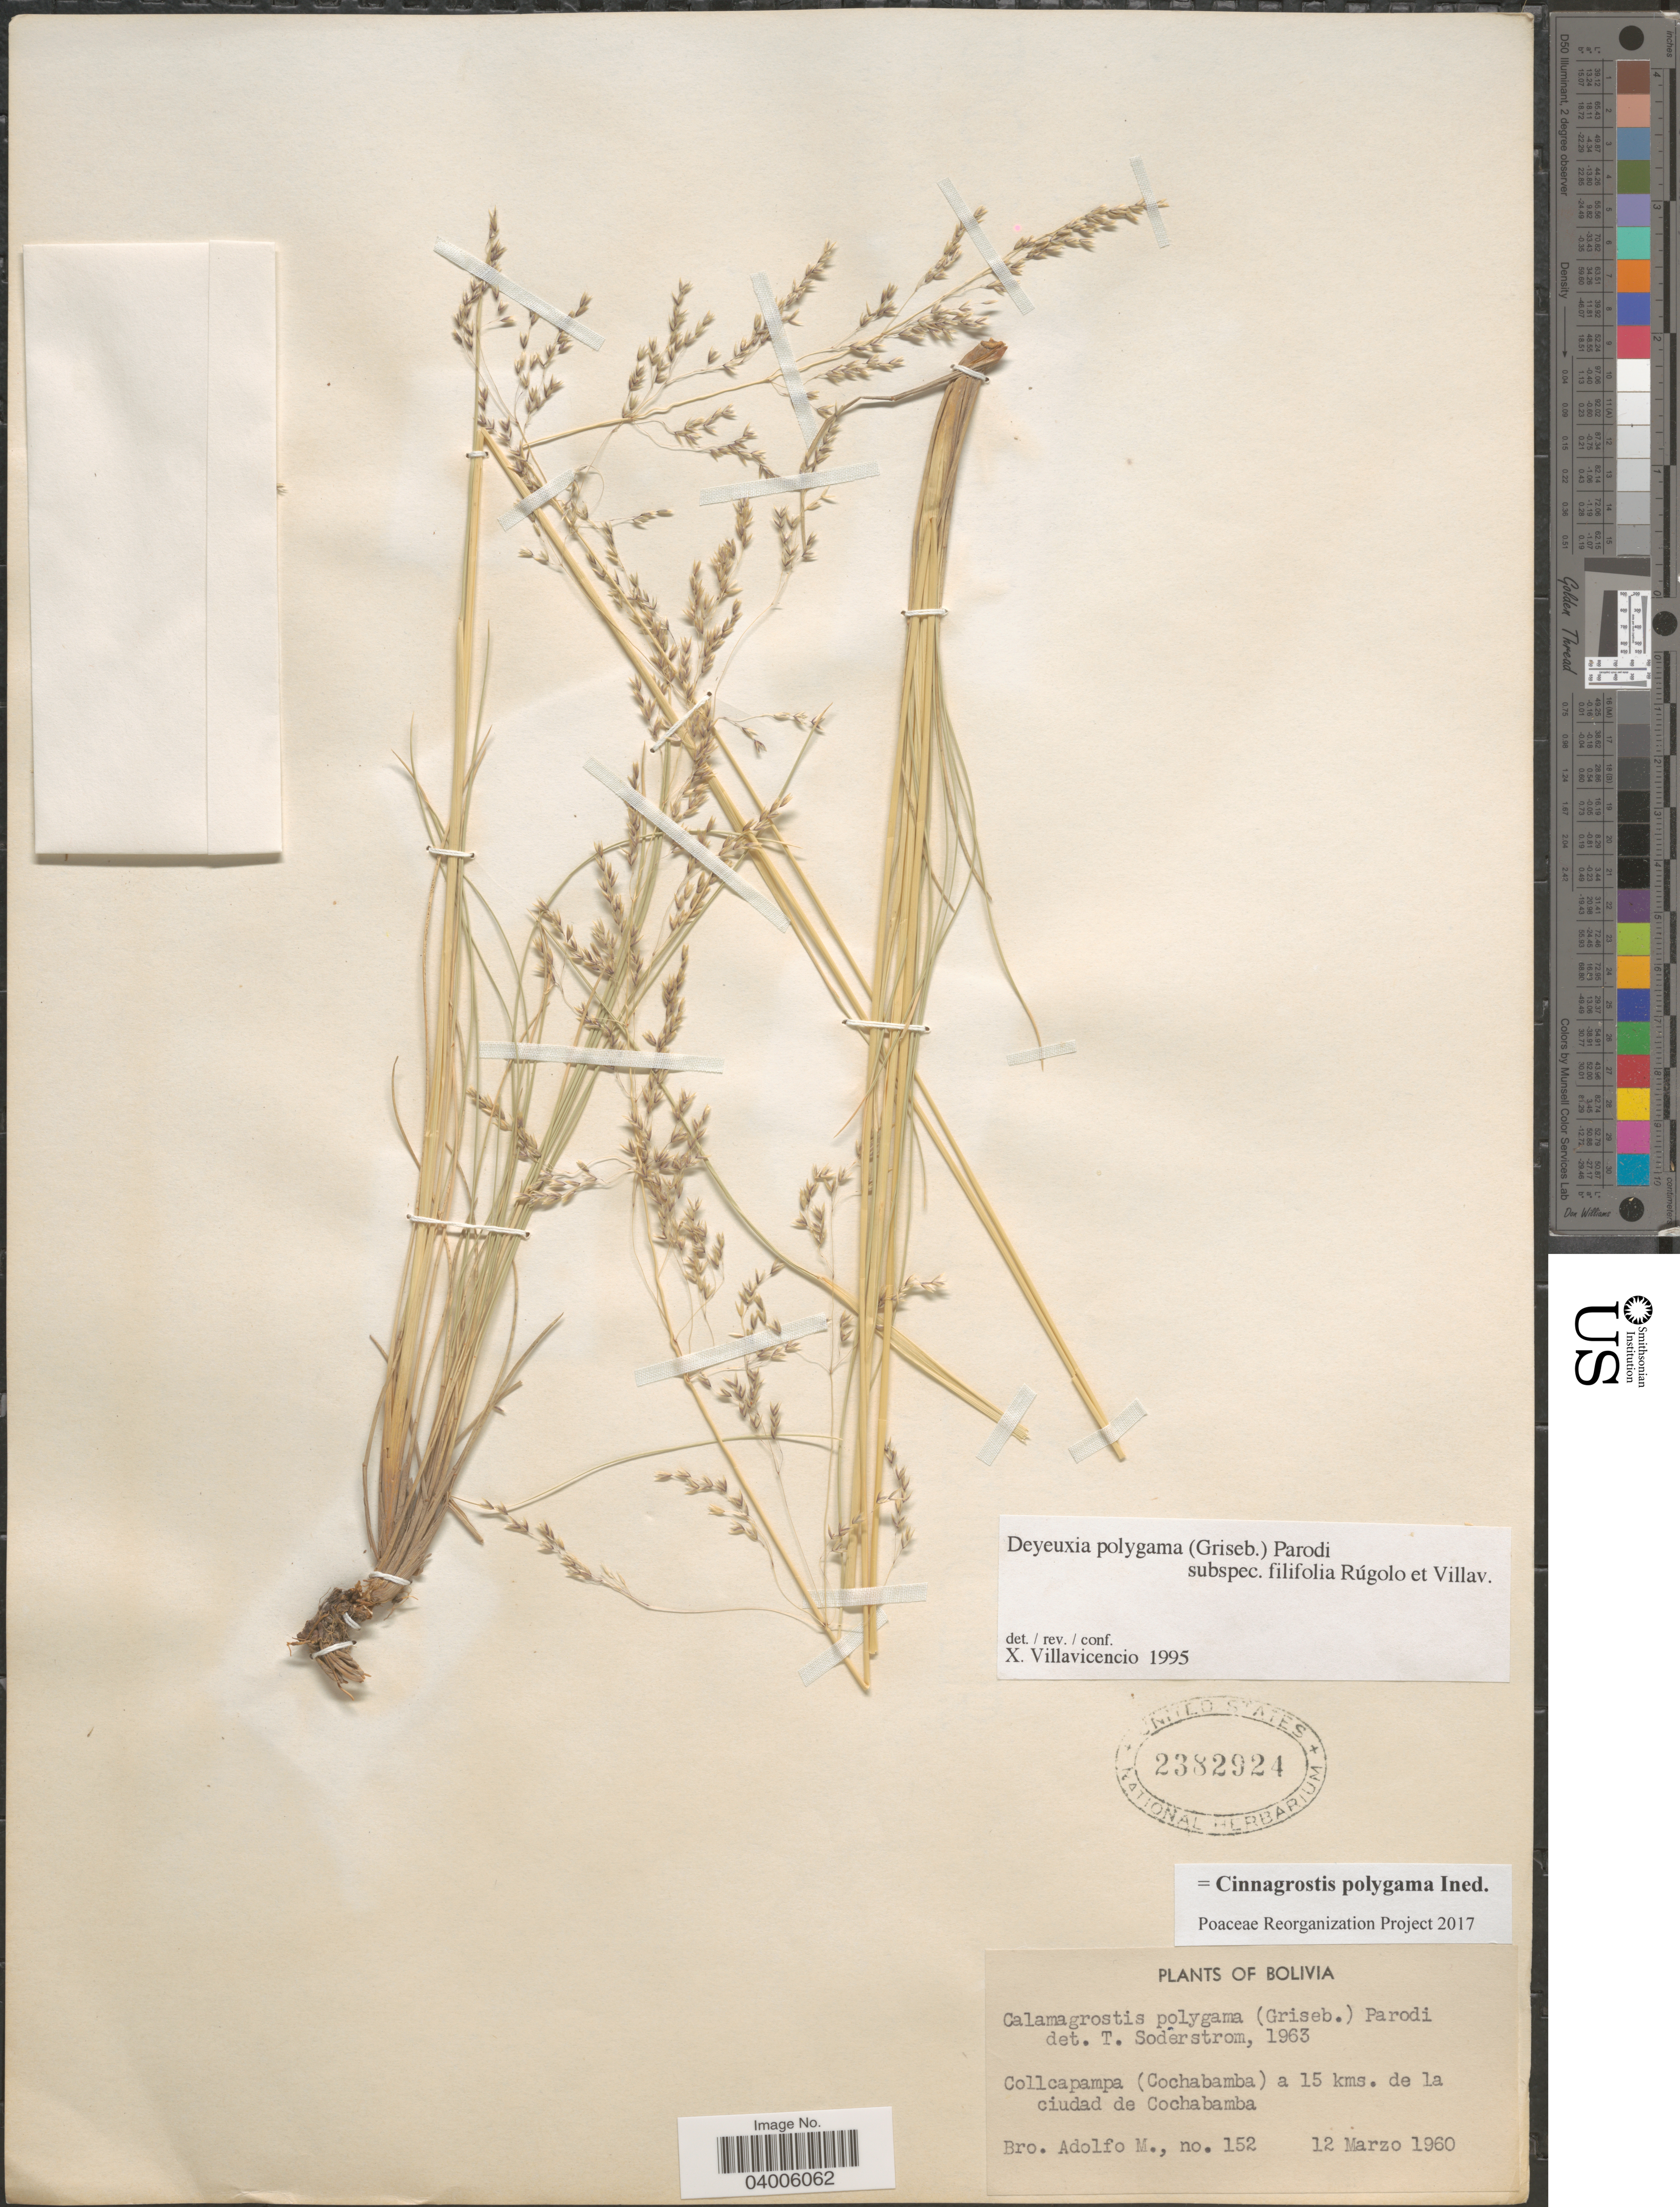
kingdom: Plantae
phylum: Tracheophyta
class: Liliopsida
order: Poales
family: Poaceae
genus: Cinnagrostis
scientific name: Cinnagrostis polygama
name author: Griseb.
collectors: Bro. Adolfo M.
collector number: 152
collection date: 1960-03-12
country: Bolivia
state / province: Cochabamba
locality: Collcapampa (Cochabamba) a 15 kms. de la ciudad de Cochabamba.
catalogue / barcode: US 2382924